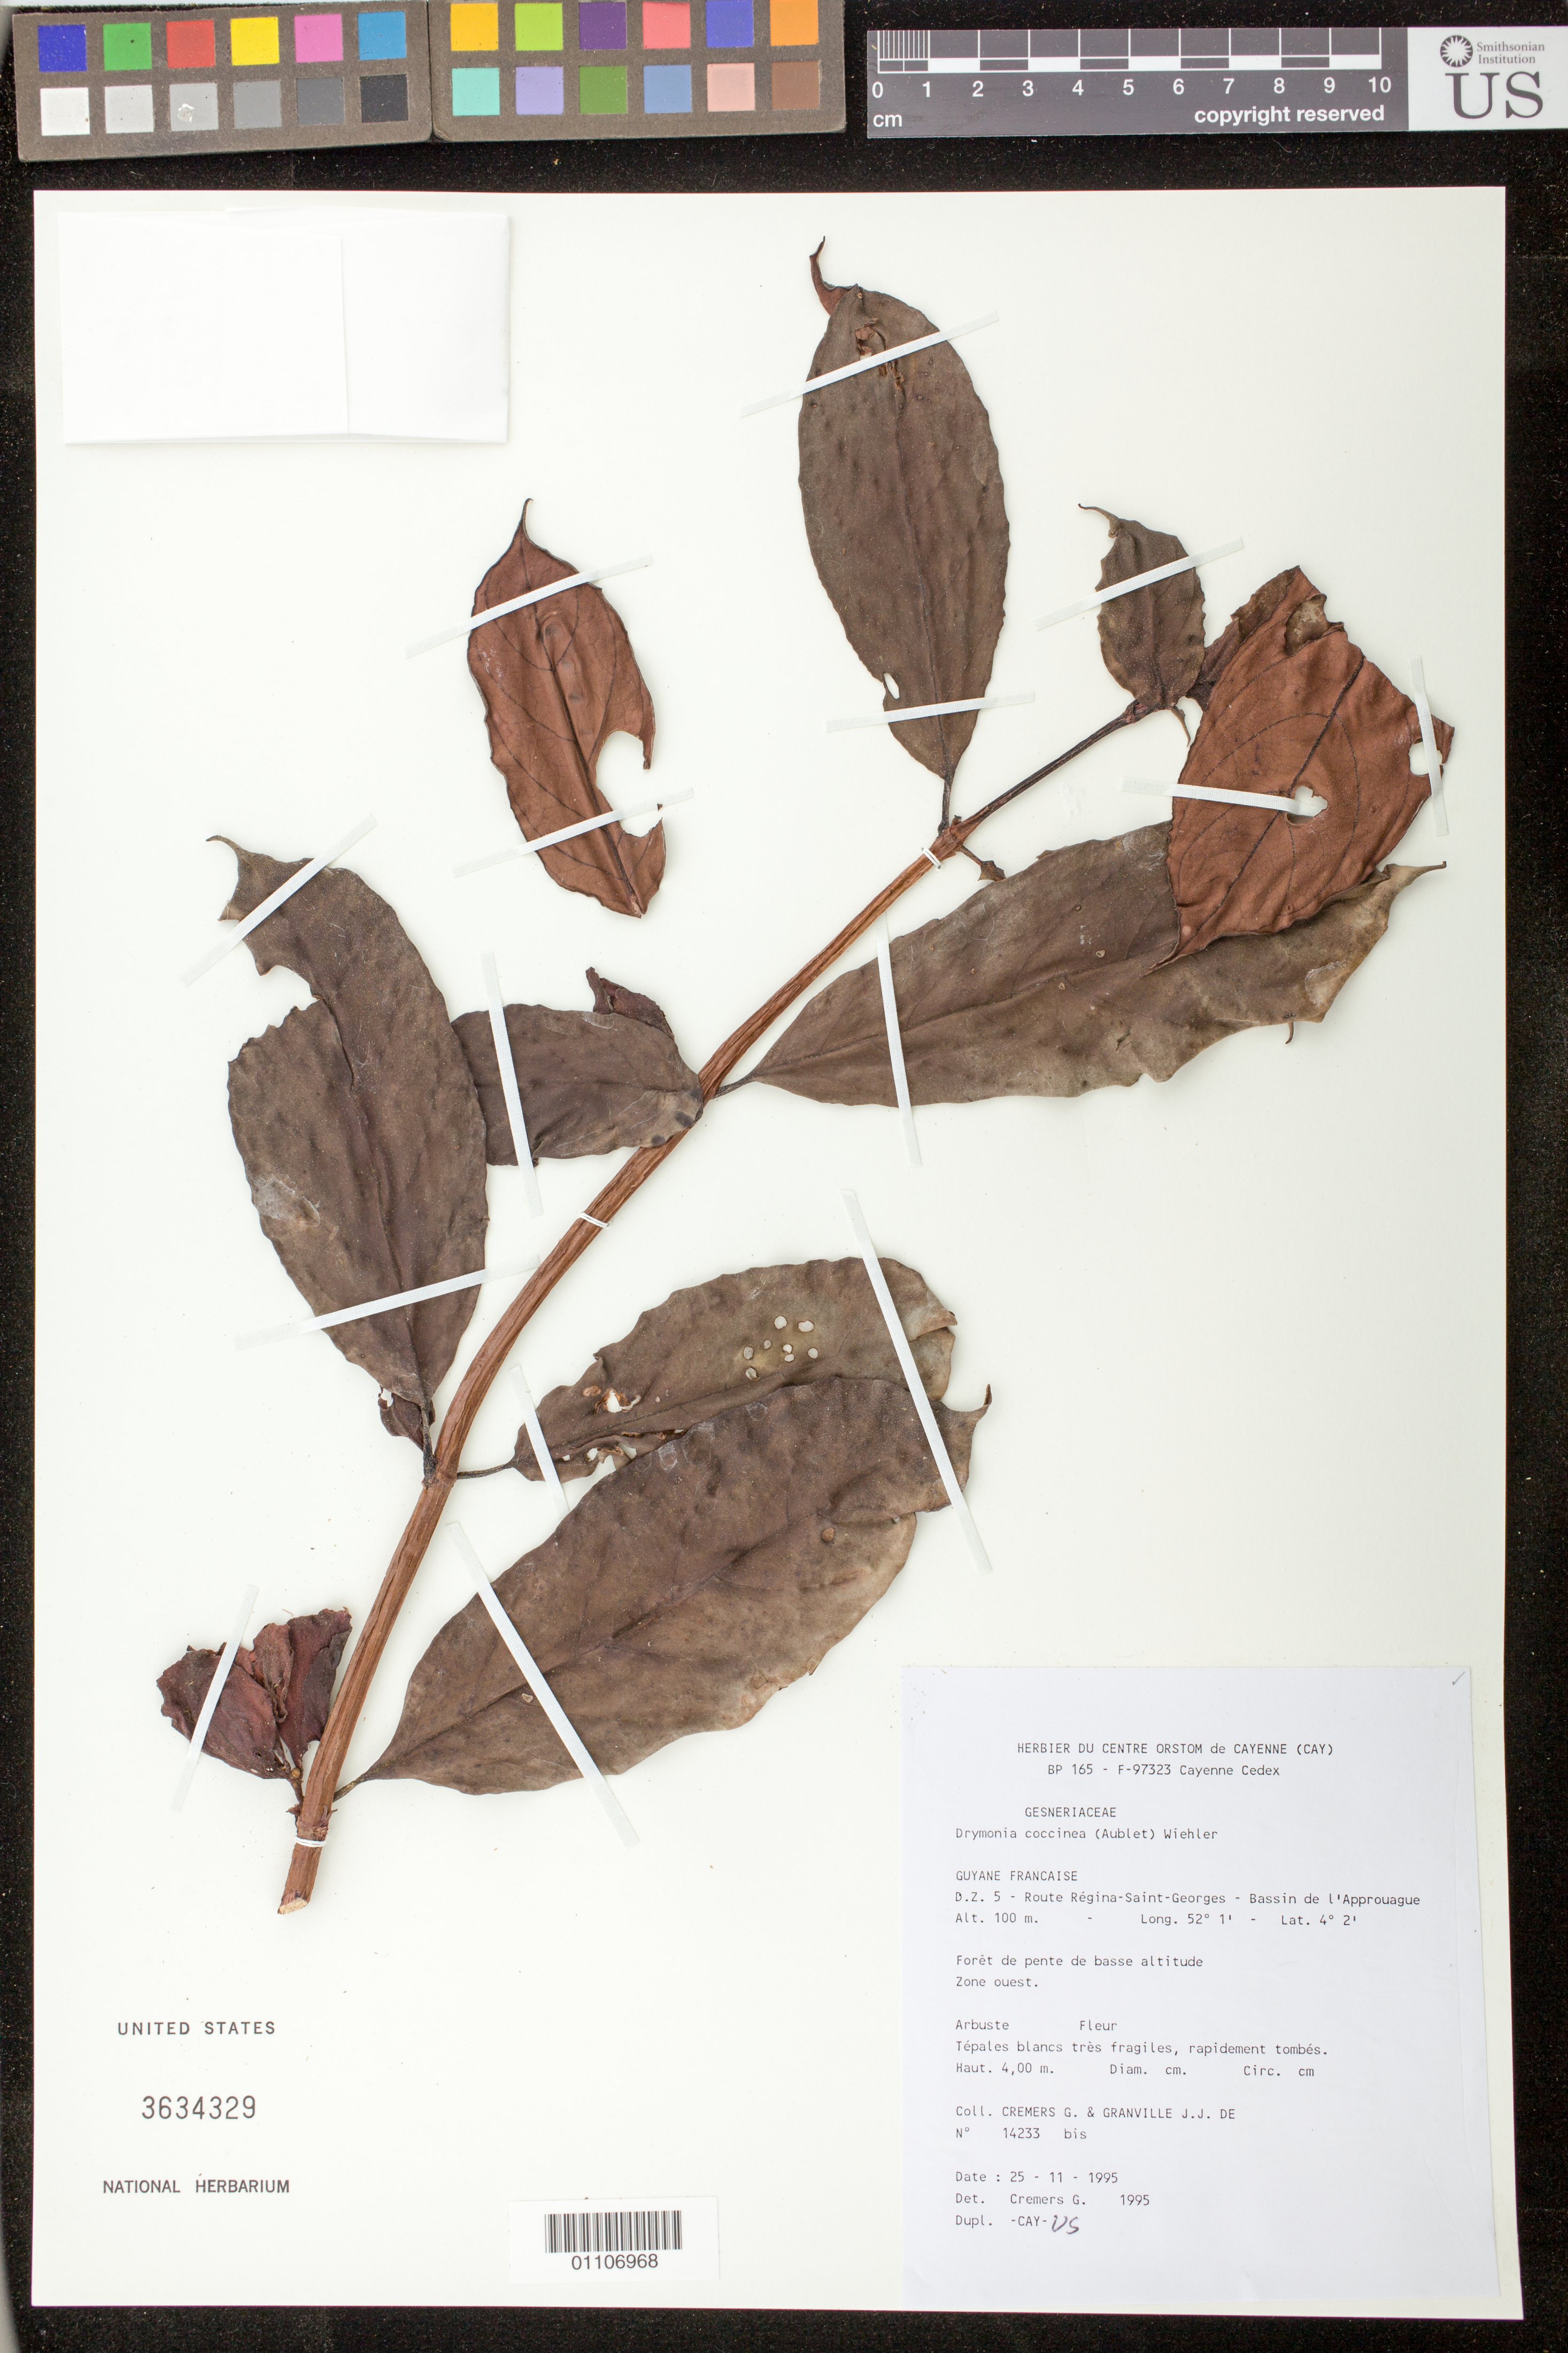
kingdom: Plantae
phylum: Tracheophyta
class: Magnoliopsida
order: Lamiales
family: Gesneriaceae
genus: Drymonia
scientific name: Drymonia coccinea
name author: (Aubl.) Wiehler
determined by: Cremers, Georges A.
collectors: G. Cremers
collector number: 14233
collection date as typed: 25 Nov 1995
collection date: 1995-11-25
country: French Guiana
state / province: Cayenne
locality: Route Regina-Saint Georges-Bassin de l'Approuague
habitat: Foret de pente de basse altitude. Zone ouest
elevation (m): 100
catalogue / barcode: US 3634329